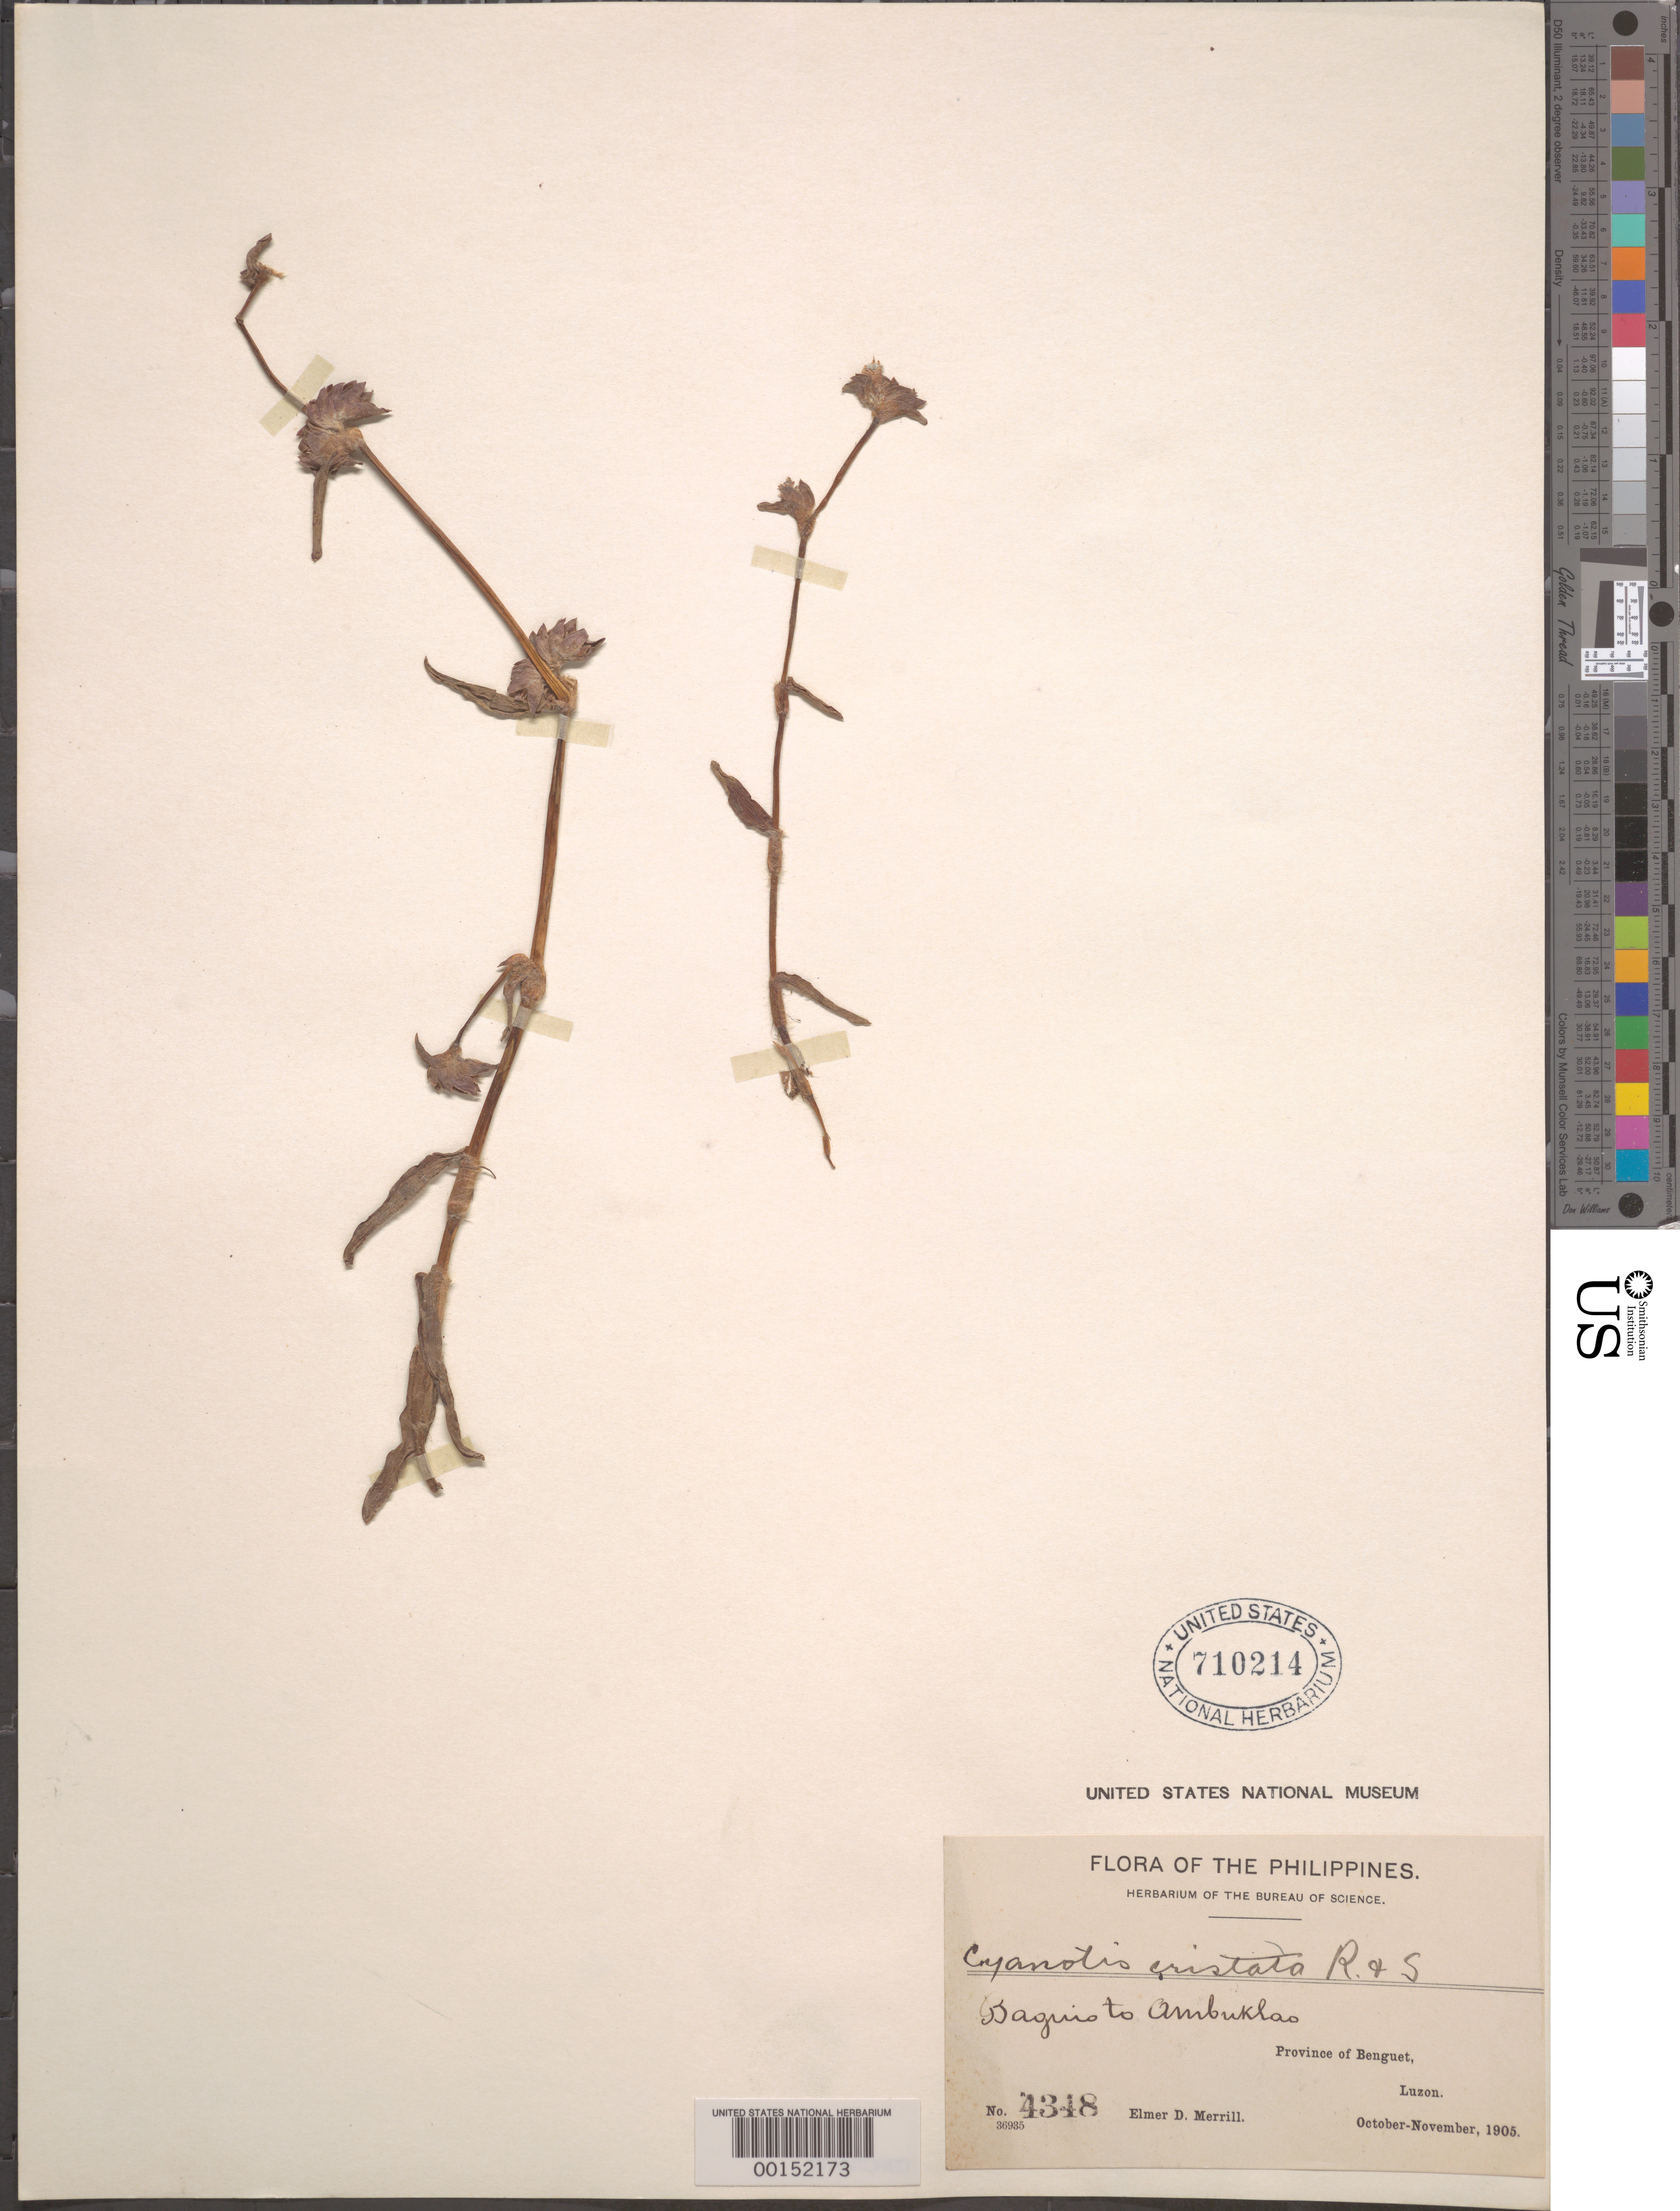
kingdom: Plantae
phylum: Tracheophyta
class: Liliopsida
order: Commelinales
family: Commelinaceae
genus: Cyanotis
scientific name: Cyanotis sp.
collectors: E. D. Merrill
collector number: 4348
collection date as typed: Oct 1905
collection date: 1905-10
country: Philippines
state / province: Cordillera (Administrative Region)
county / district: Benguet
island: Luzon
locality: Ambuklas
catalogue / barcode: US 710214